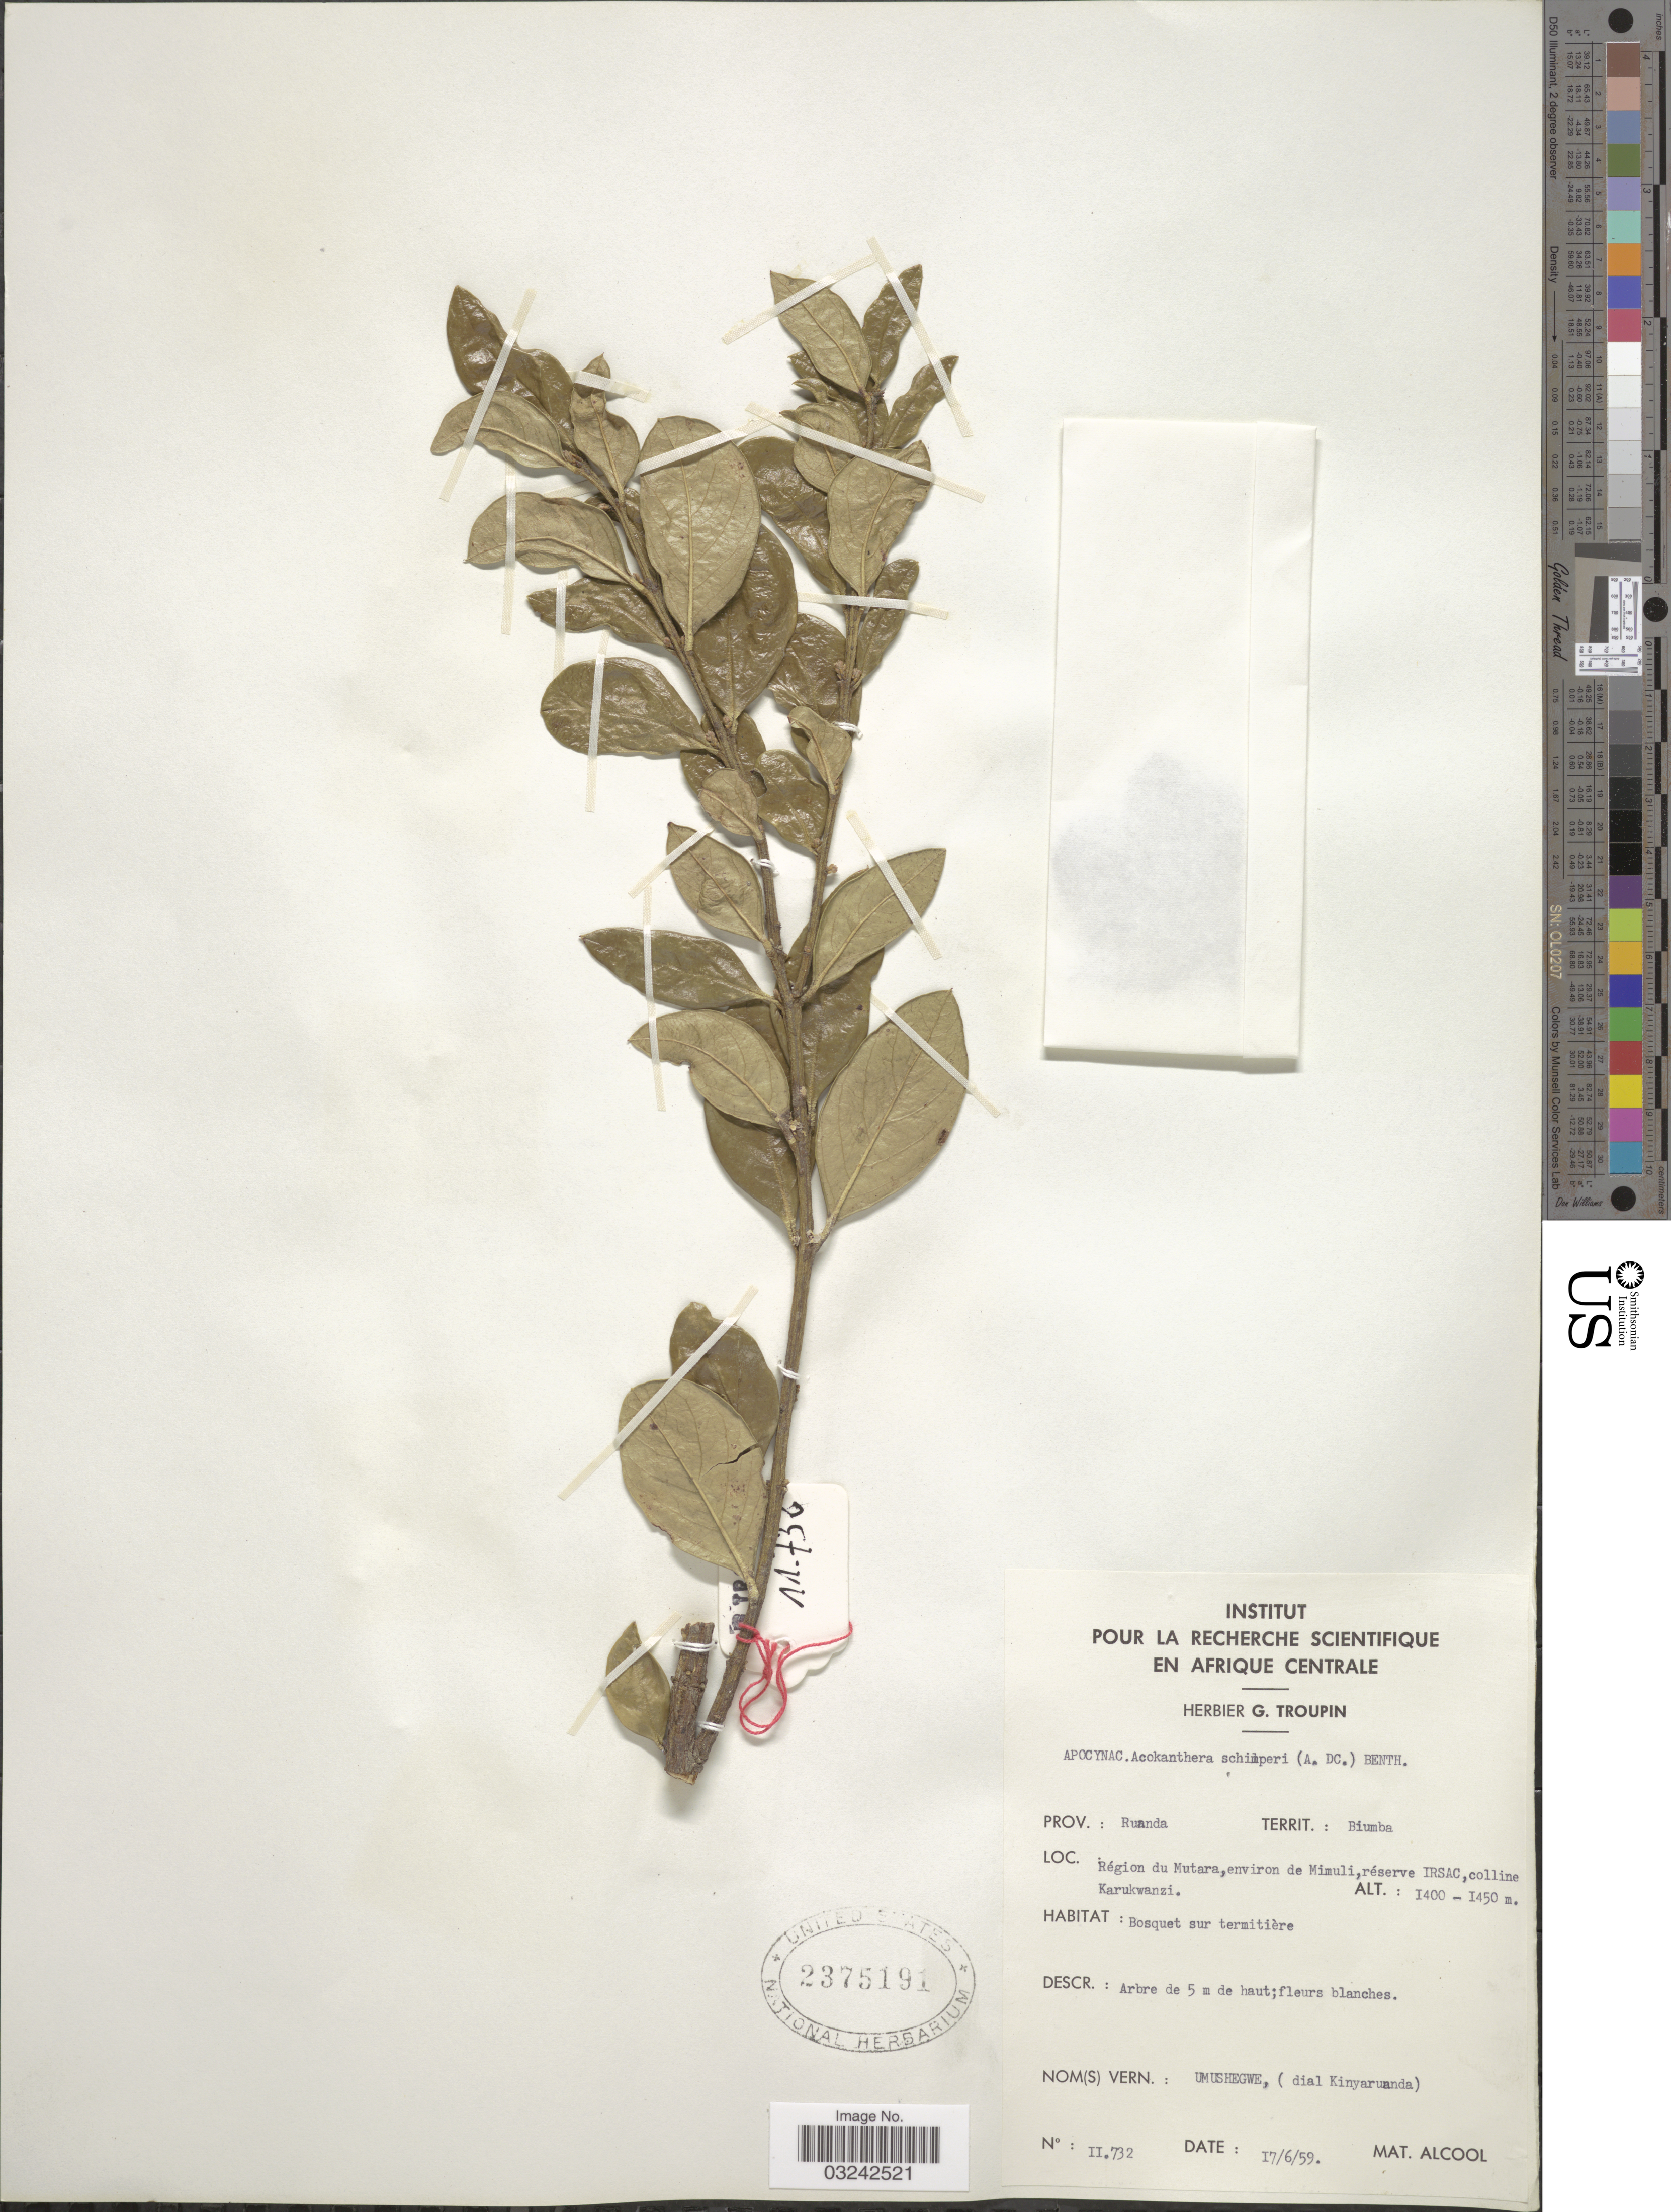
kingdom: Plantae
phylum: Tracheophyta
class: Magnoliopsida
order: Gentianales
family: Apocynaceae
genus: Acokanthera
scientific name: Acokanthera schimperi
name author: (DC.) Schweinf.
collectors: ex herb. G. Troupin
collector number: II732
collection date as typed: Transcribed d/m/y: 17/6/59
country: Rwanda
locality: Prov.: Ruanda. Territ.: Biumba. Région du Mutara, environ de Mimuli, réserve IRSAC, colline Karukwanzi.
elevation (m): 1400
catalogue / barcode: US 2375191